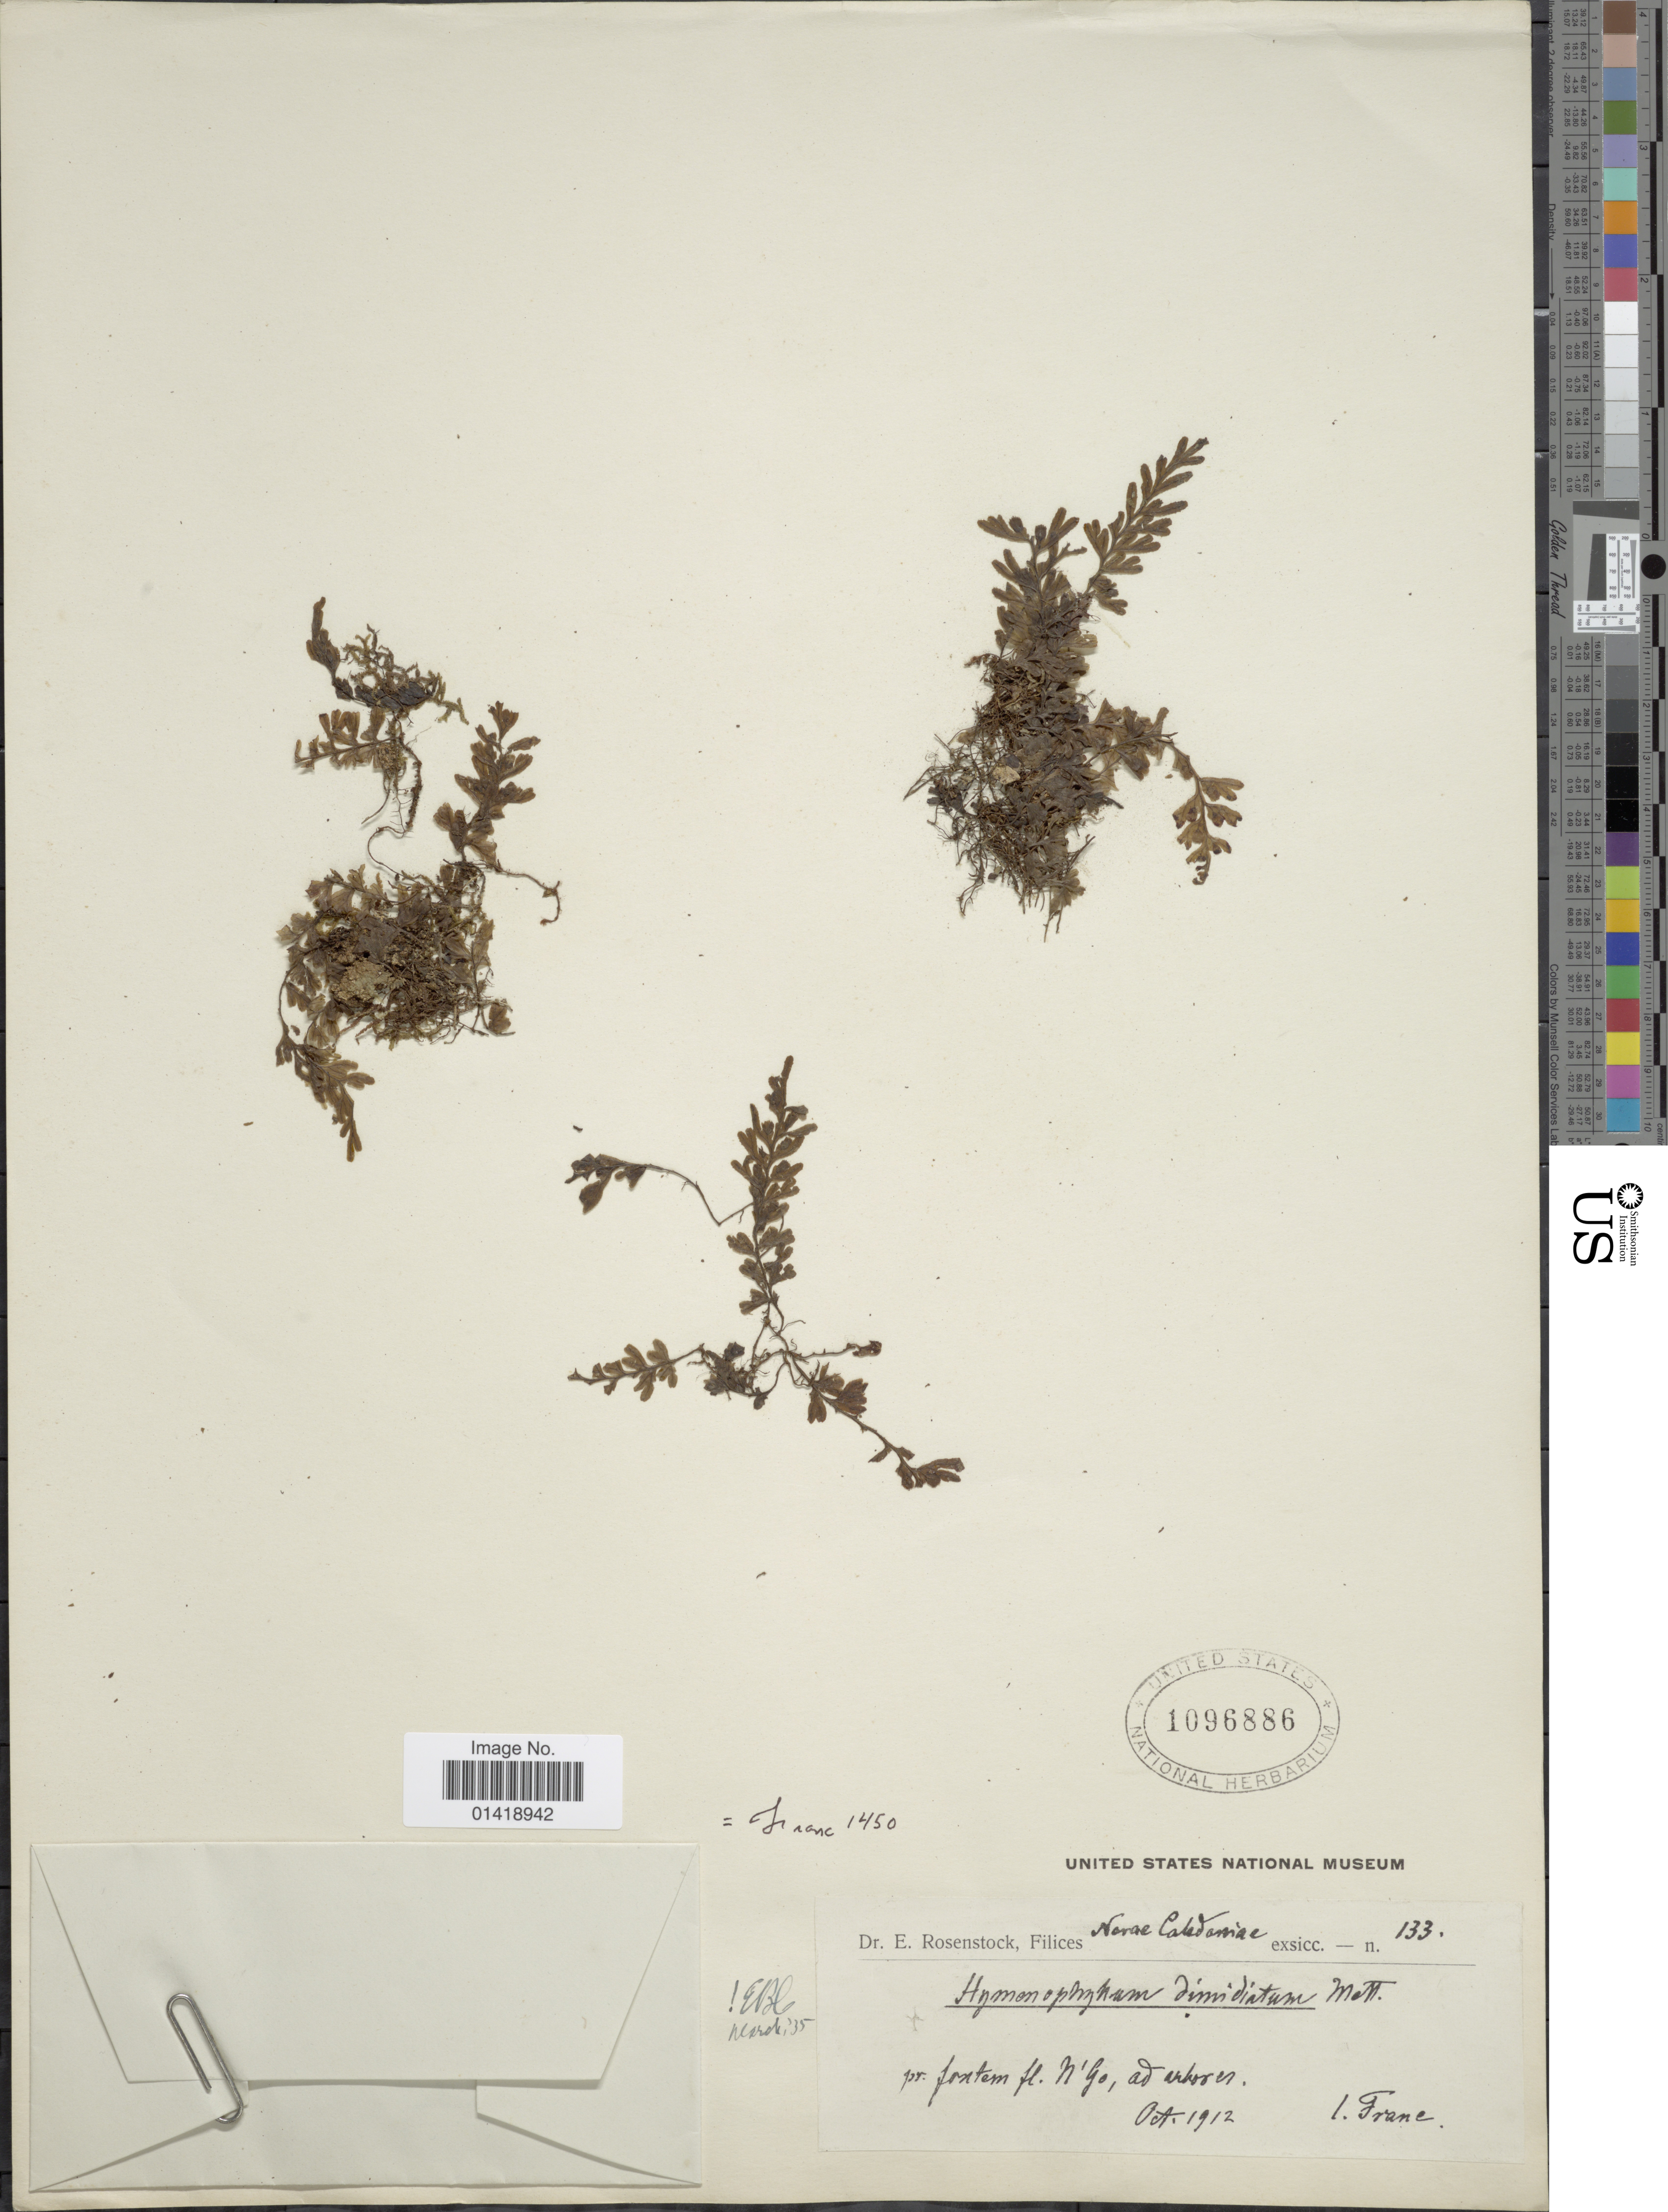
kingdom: Plantae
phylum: Tracheophyta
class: Polypodiopsida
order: Hymenophyllales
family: Hymenophyllaceae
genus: Hymenophyllum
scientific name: Hymenophyllum dimidiatum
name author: Mett. ex Kuhn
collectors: Franc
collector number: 133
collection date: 1912-10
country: New Caledonia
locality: N'go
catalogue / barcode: US 1096886